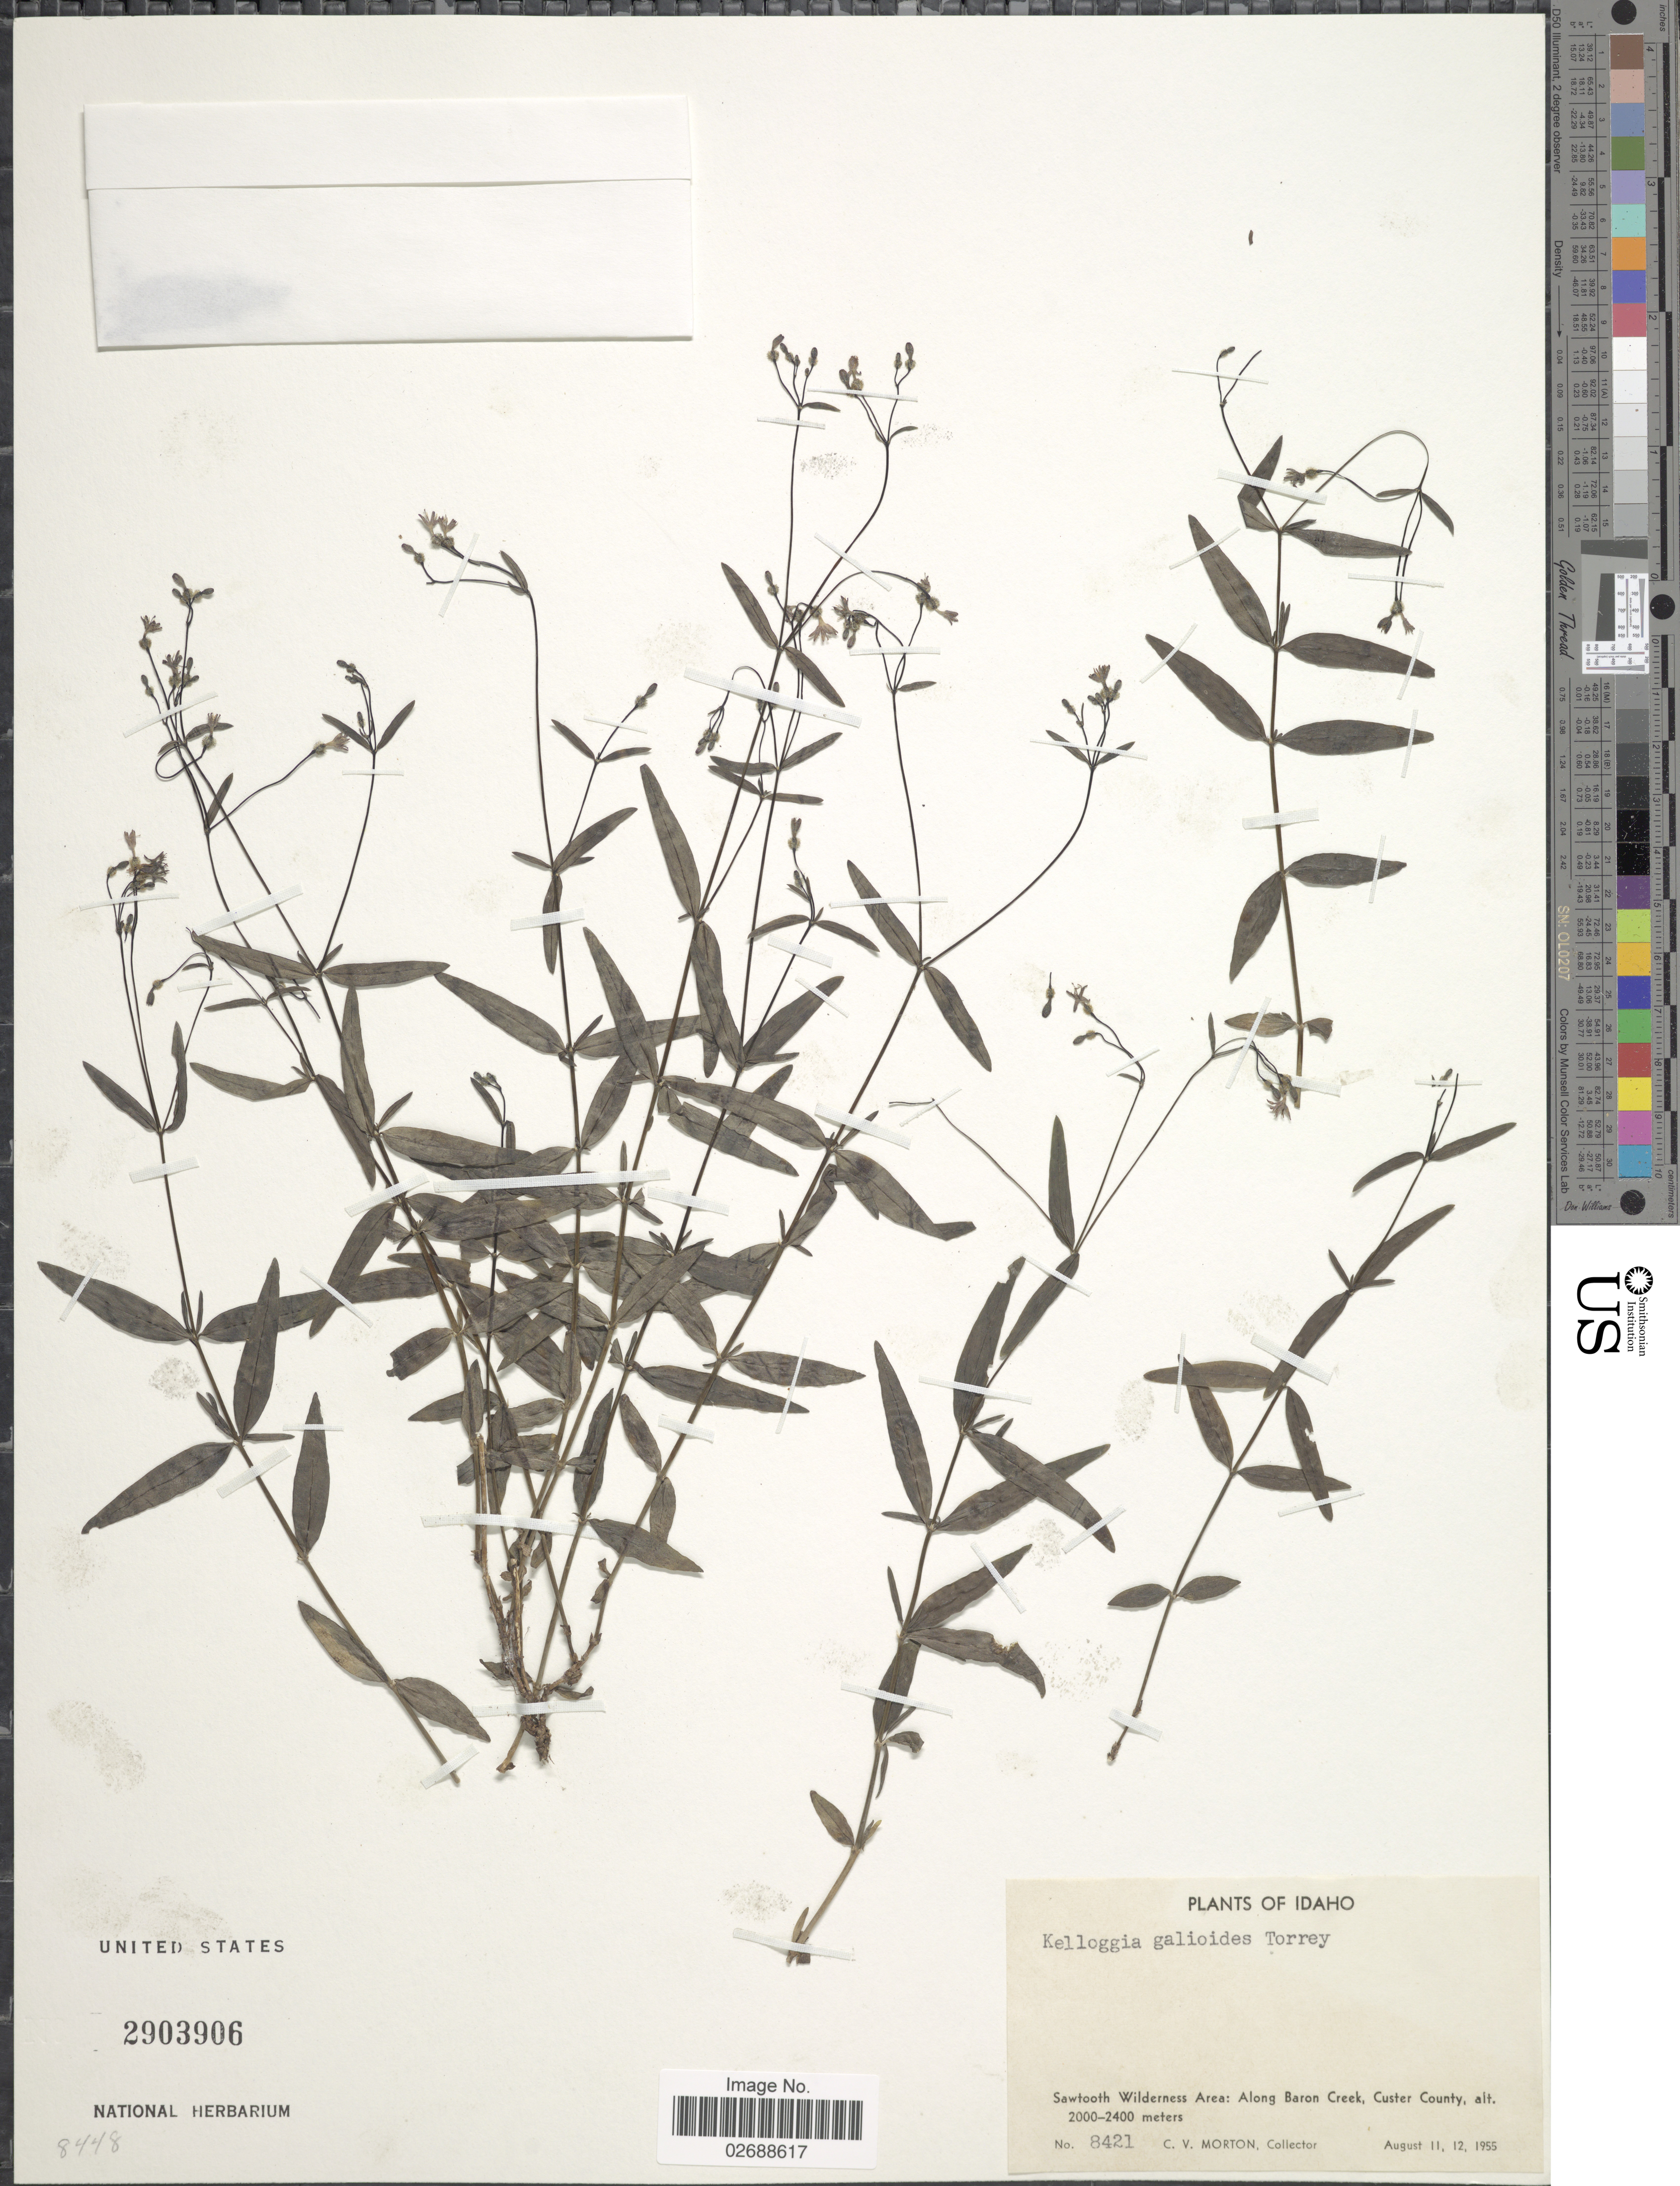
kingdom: Plantae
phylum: Tracheophyta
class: Magnoliopsida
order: Gentianales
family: Rubiaceae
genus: Kelloggia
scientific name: Kelloggia galioides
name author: Torr.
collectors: C. V. Morton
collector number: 8421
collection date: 1955-08-11/1955-08-12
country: United States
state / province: Idaho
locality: Sawtooth Wilderness Area: Along Baron Creek, Custer County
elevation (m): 2000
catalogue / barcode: US 2903906